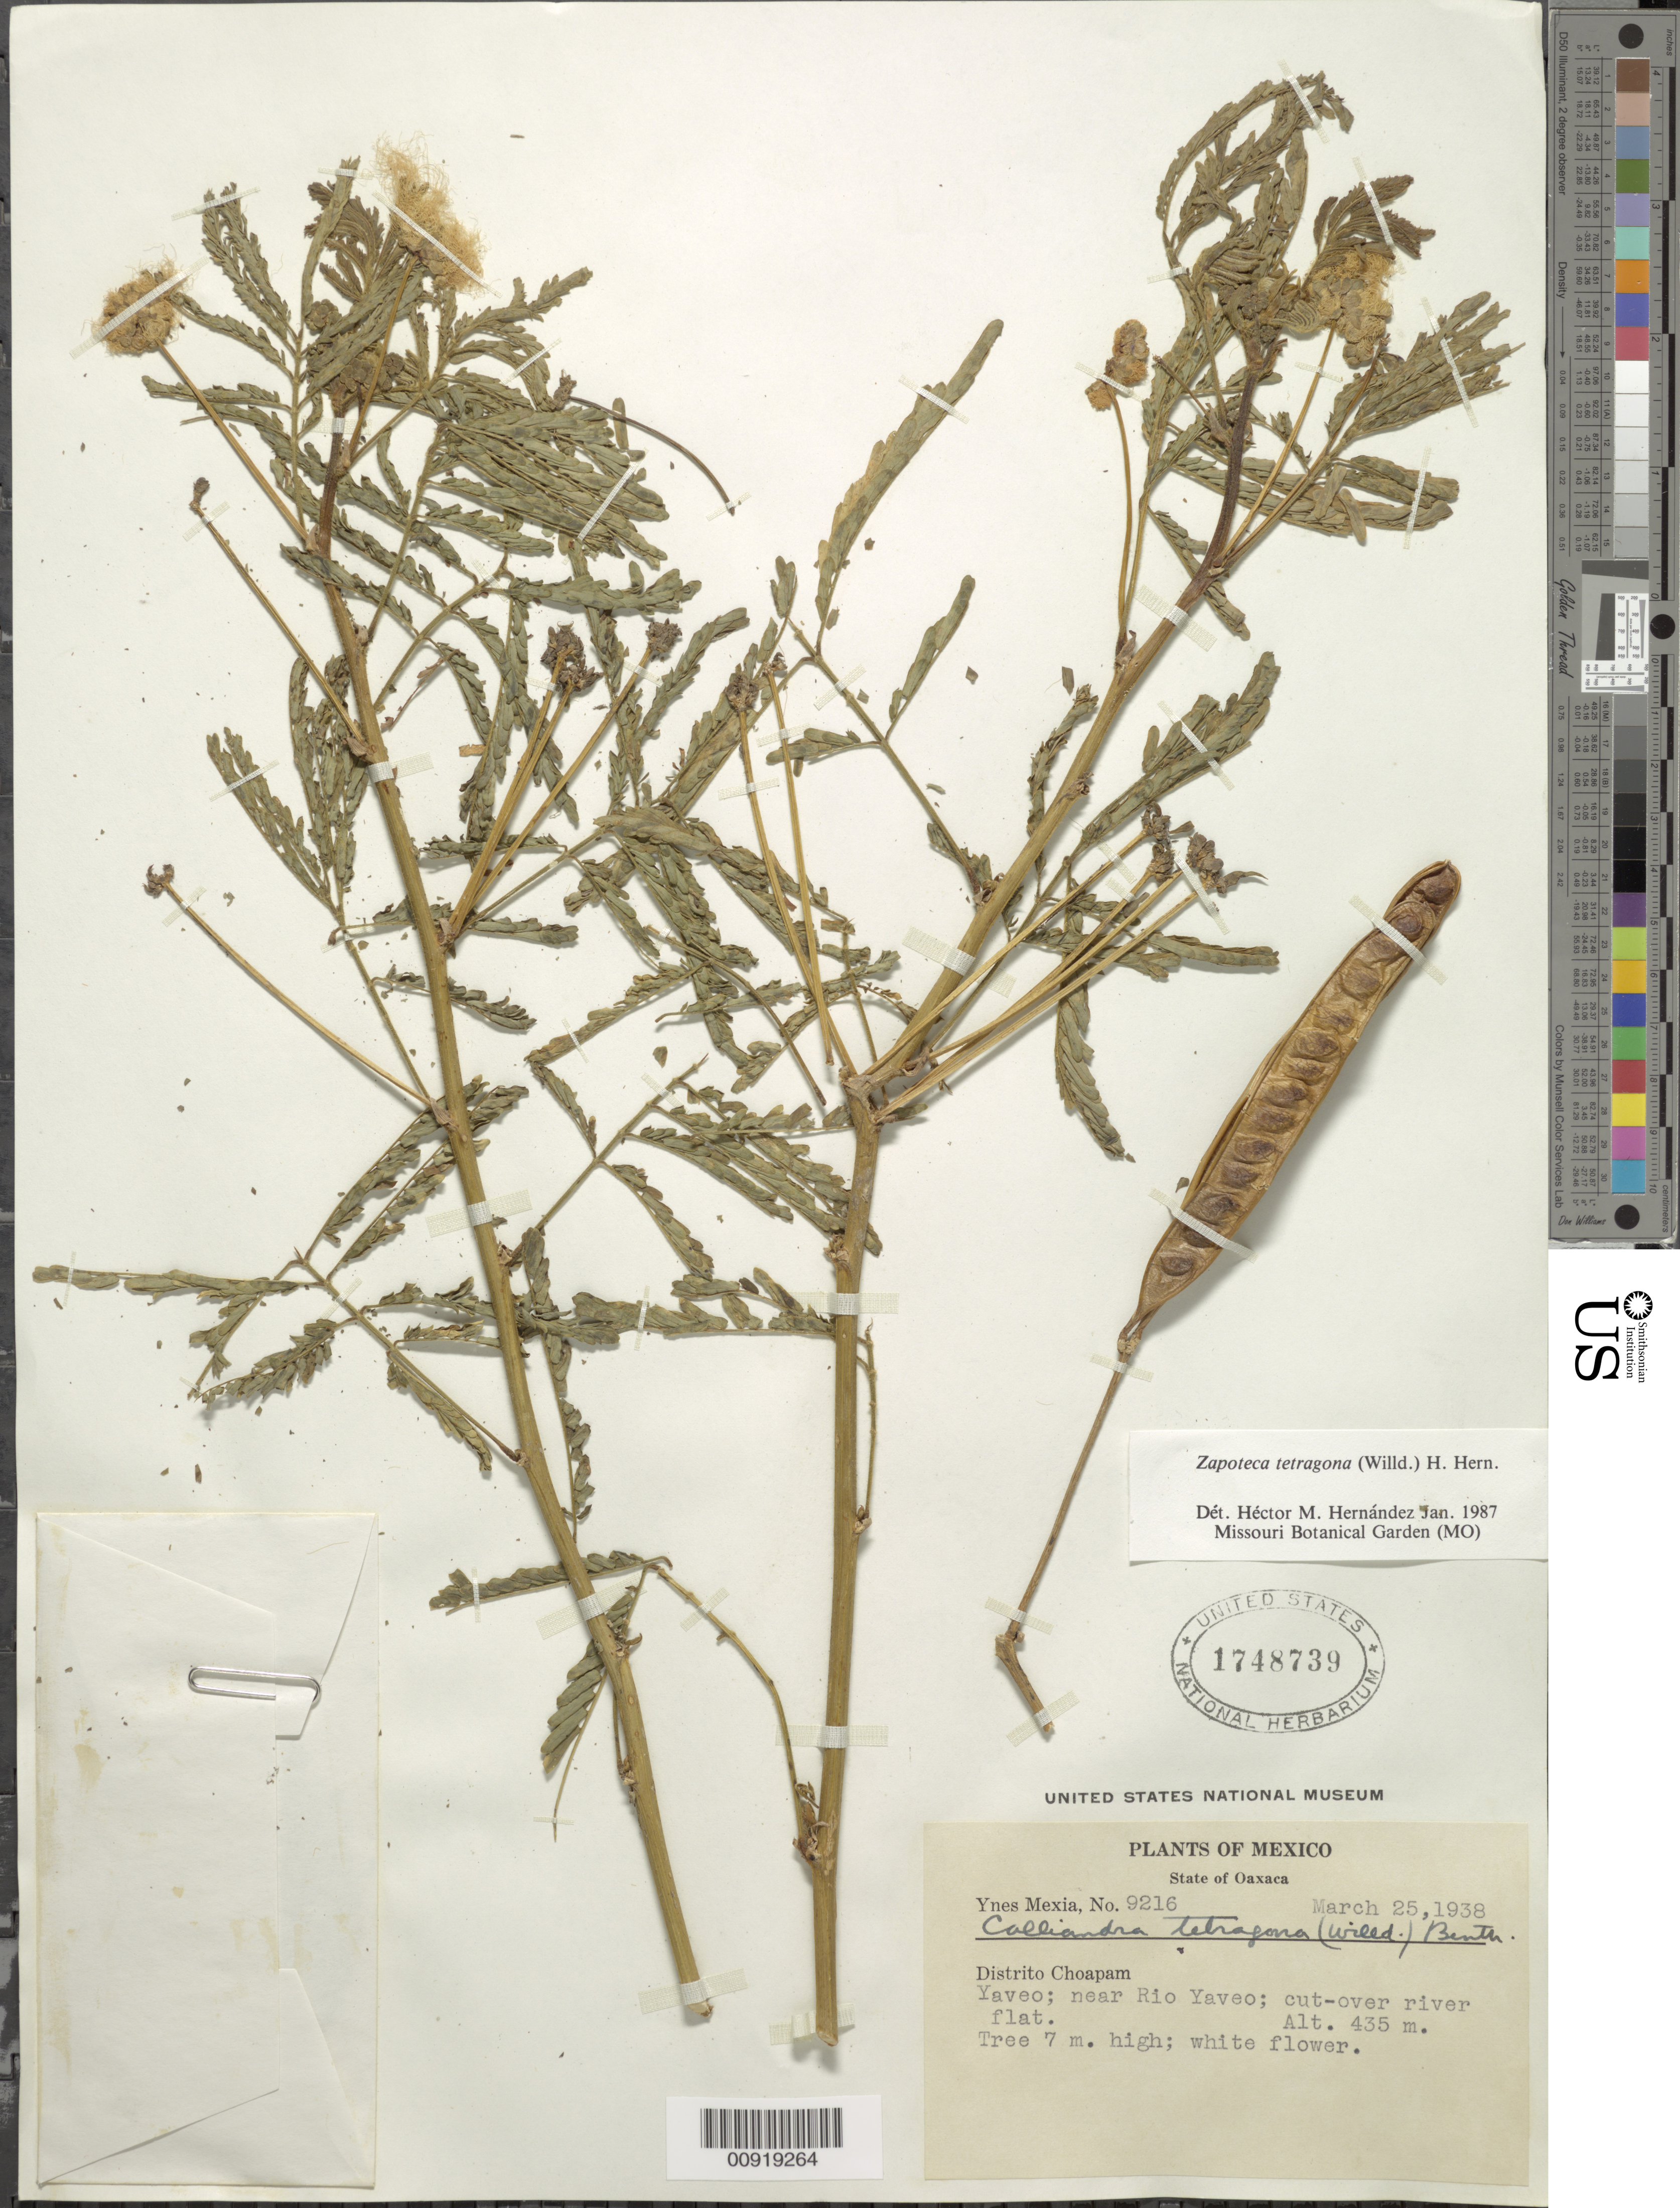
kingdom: Plantae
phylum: Tracheophyta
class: Magnoliopsida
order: Fabales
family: Fabaceae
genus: Zapoteca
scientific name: Zapoteca tetragona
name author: (Willd.) H.M. Hern.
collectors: Y. Mexia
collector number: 9216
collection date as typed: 25 Mar 1938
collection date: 1938-03-25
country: Mexico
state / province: Oaxaca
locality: Yaveo; near Río Yaveo. Distrito Choapam, Oaxaca.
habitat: Cut-over river flat.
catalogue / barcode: US 1748739